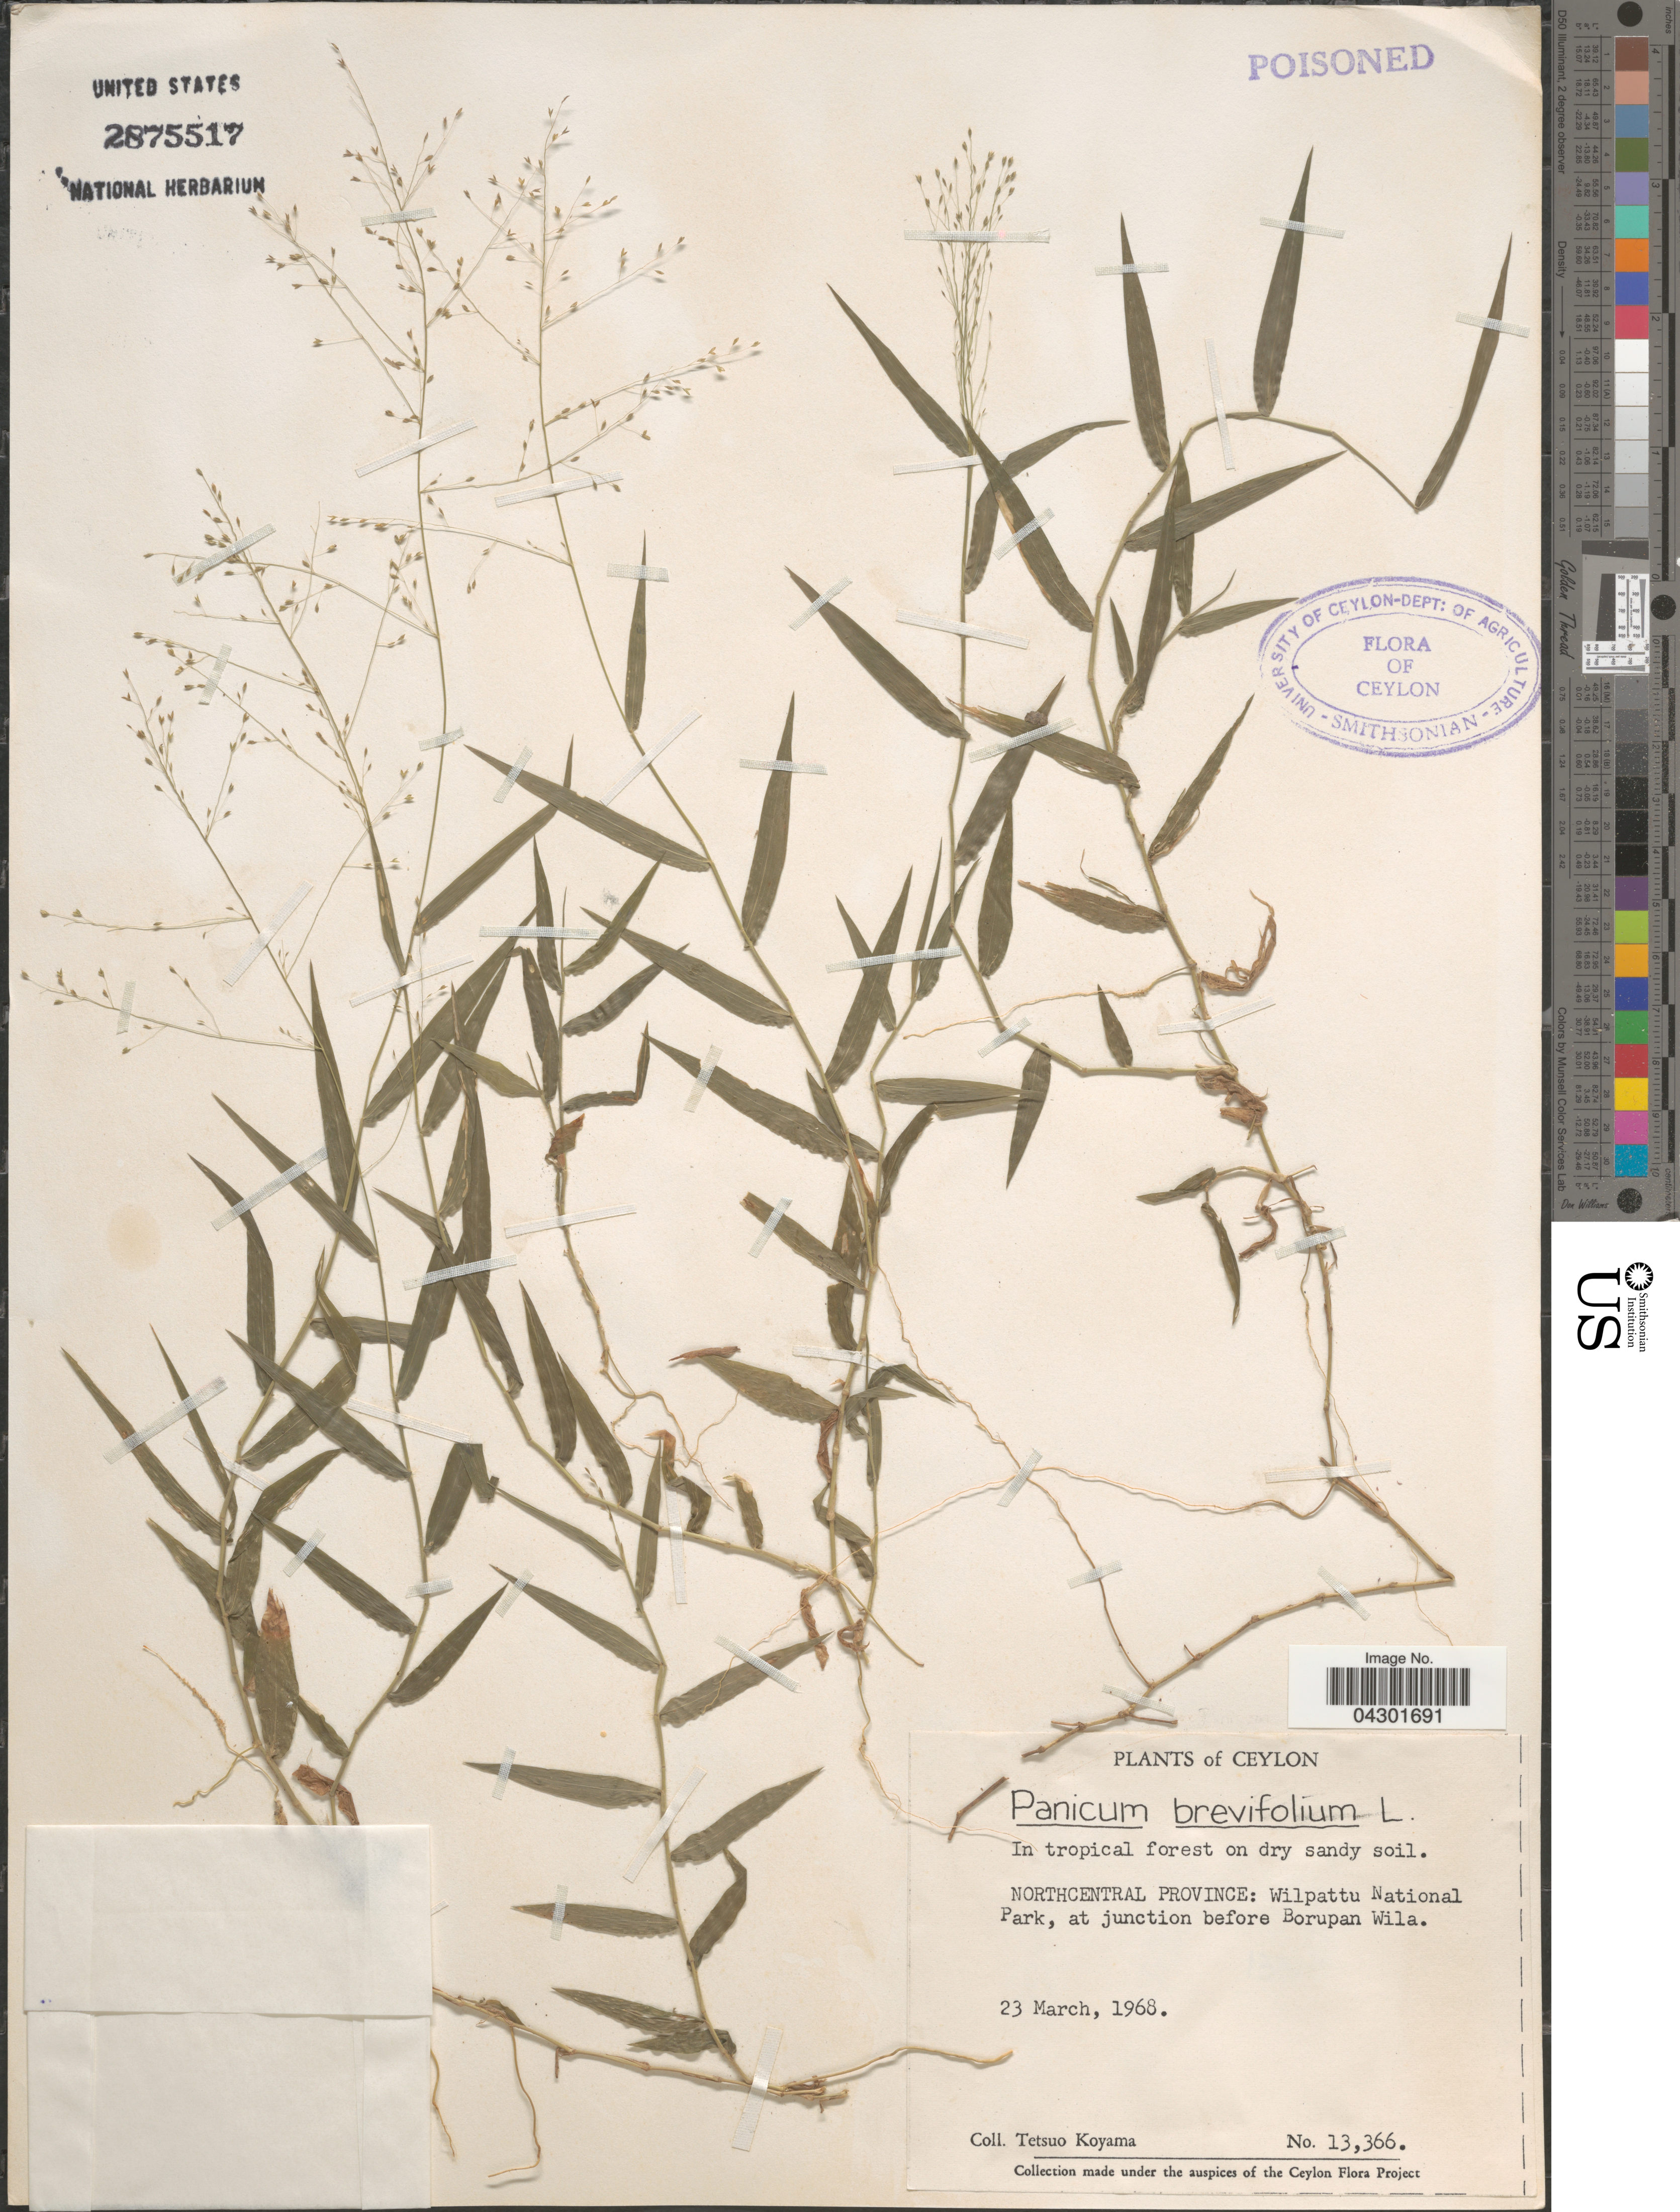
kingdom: Plantae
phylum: Tracheophyta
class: Liliopsida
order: Poales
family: Poaceae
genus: Panicum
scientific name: Panicum brevifolium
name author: L.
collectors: T. Koyama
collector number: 13,366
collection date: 1968-03-23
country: Sri Lanka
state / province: North Central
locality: Ceylon. Northcentral Province: Wilpattu National Park, at junction before Borupan Wila.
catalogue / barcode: US 2875517